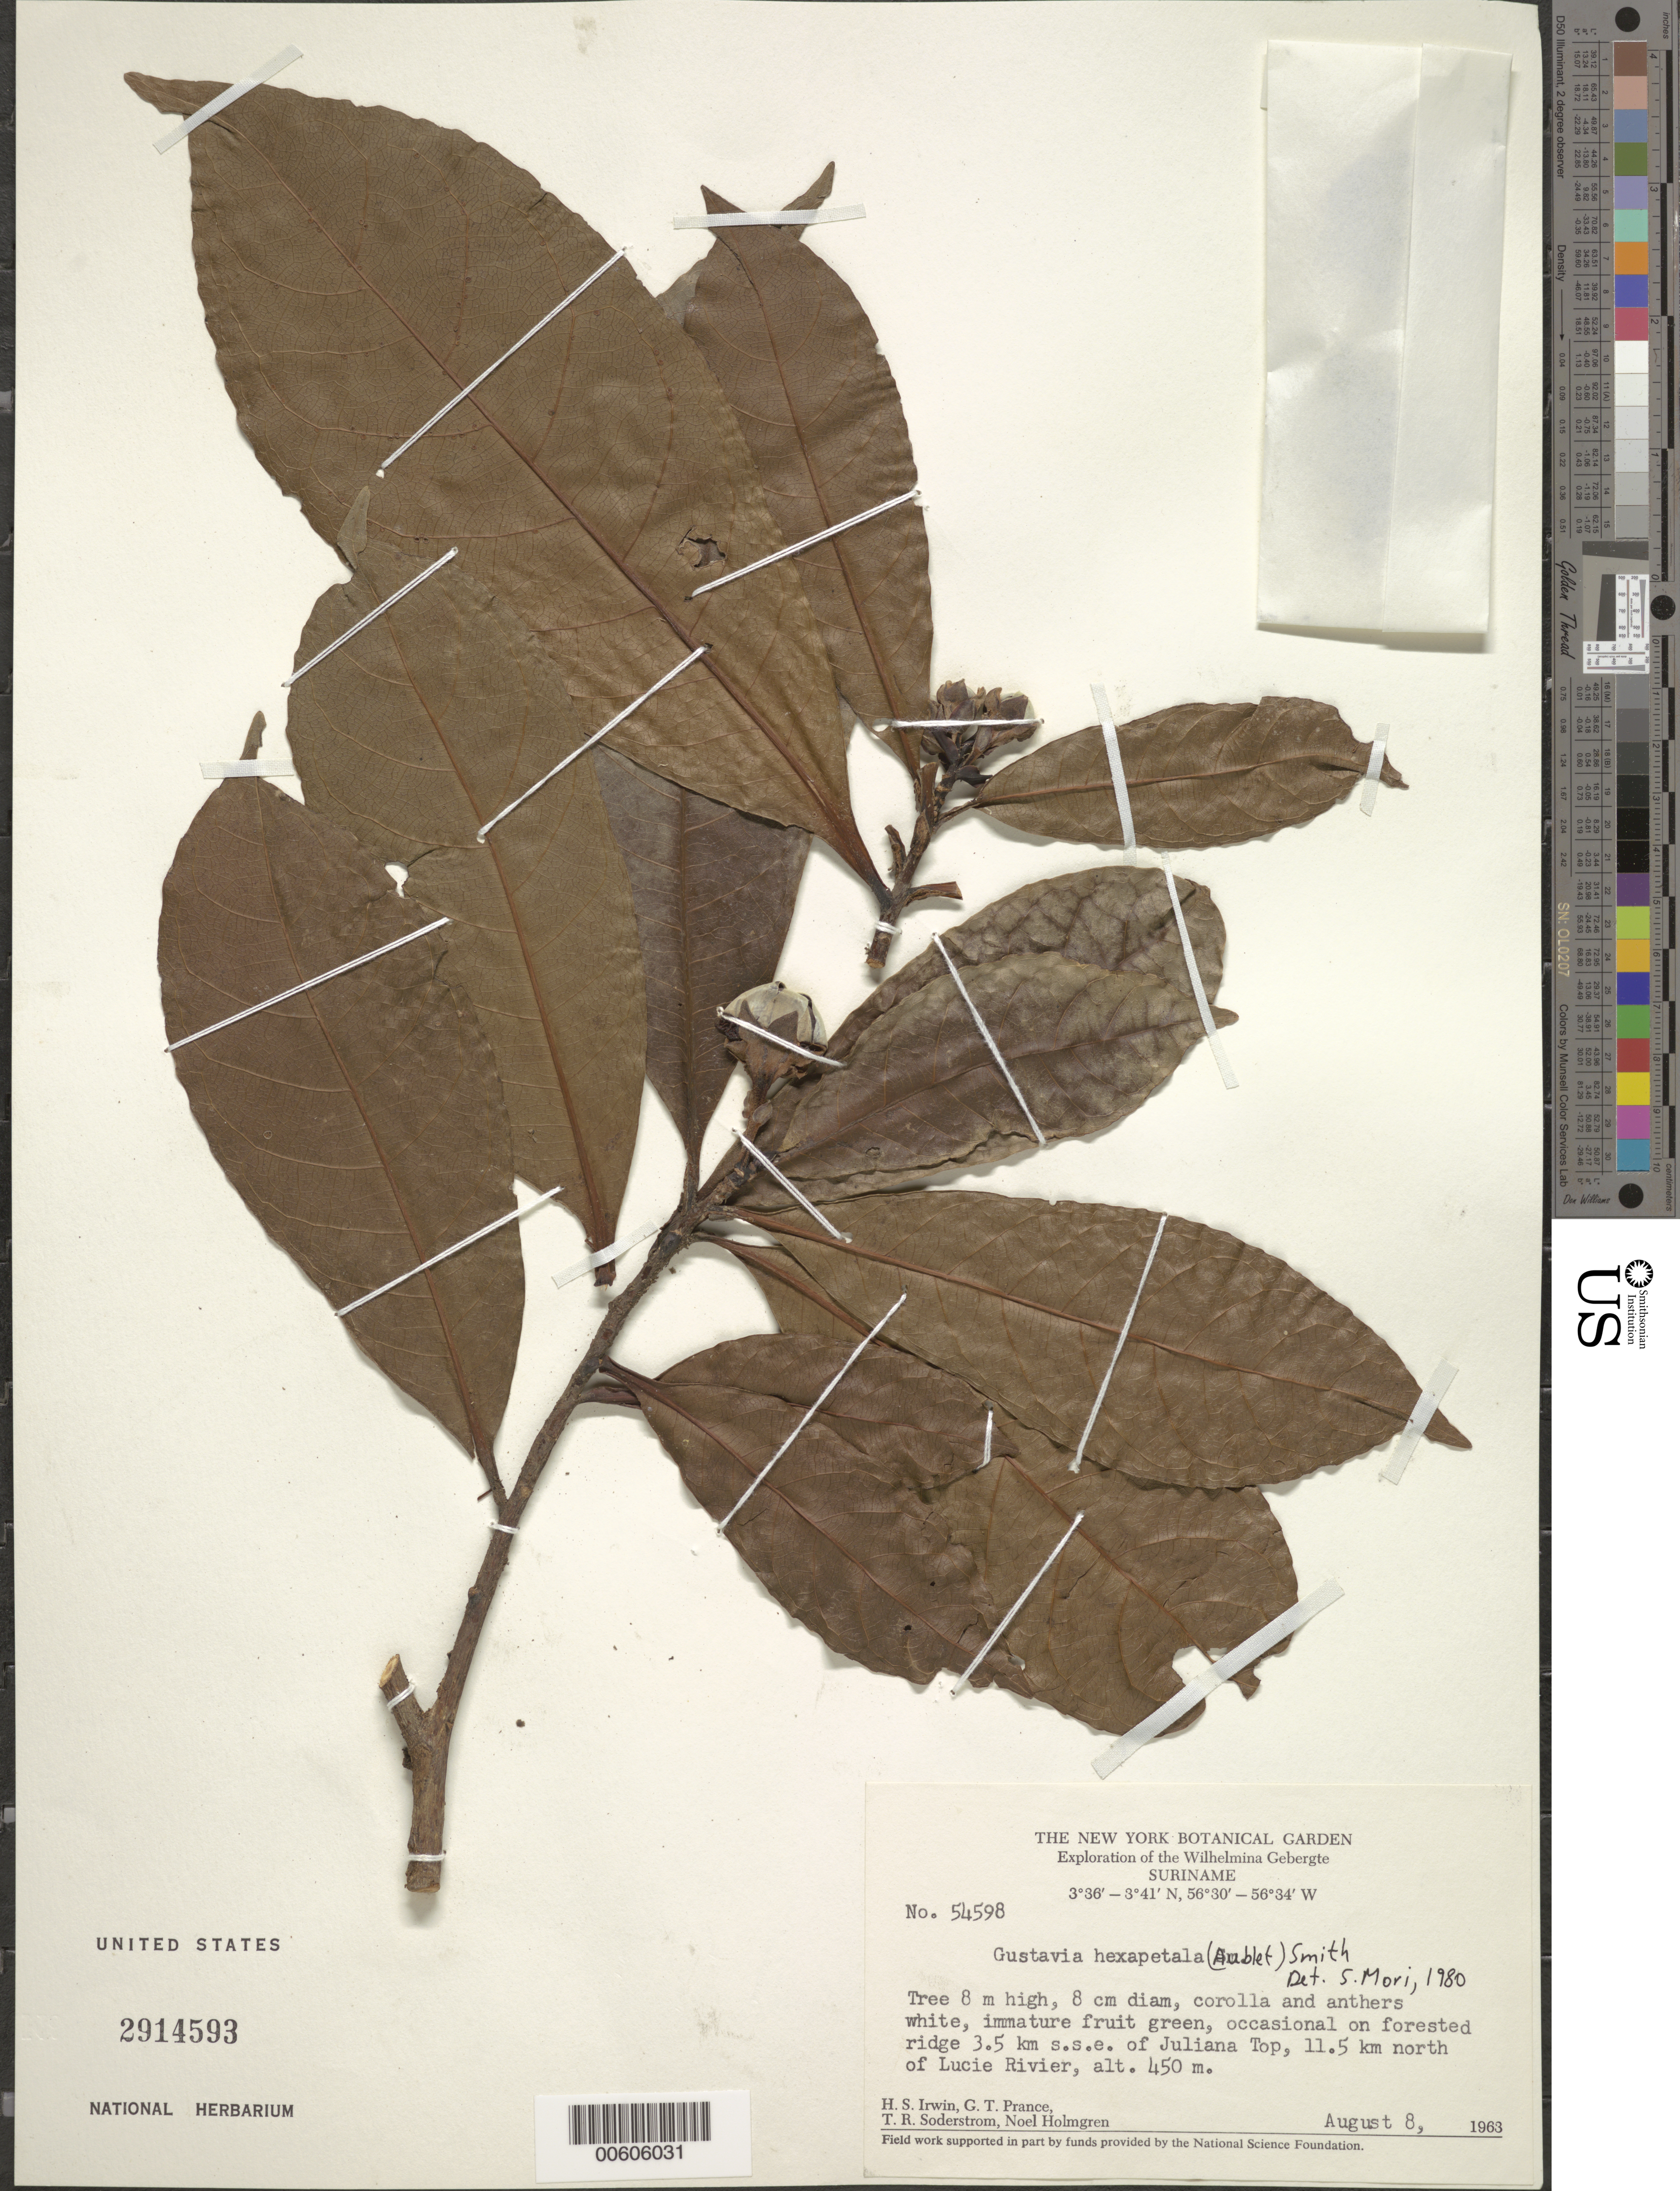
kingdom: Plantae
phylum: Tracheophyta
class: Magnoliopsida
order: Ericales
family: Lecythidaceae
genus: Gustavia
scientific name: Gustavia hexapetala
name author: (Aubl.) Sm.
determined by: Mori, Scott A.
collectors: H. Irwin, G. T. Prance, T. R. Soderstrom & N. H. Holmgren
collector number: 54598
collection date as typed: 8-Aug-63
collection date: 1963-08-08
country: Suriname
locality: Wilhelminagebergte (Wilhelmina Mts.), 3.5 km SSE of Juliana Top, 11.5 km N of Lucie R.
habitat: Forested ridge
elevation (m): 450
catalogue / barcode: US 2914593